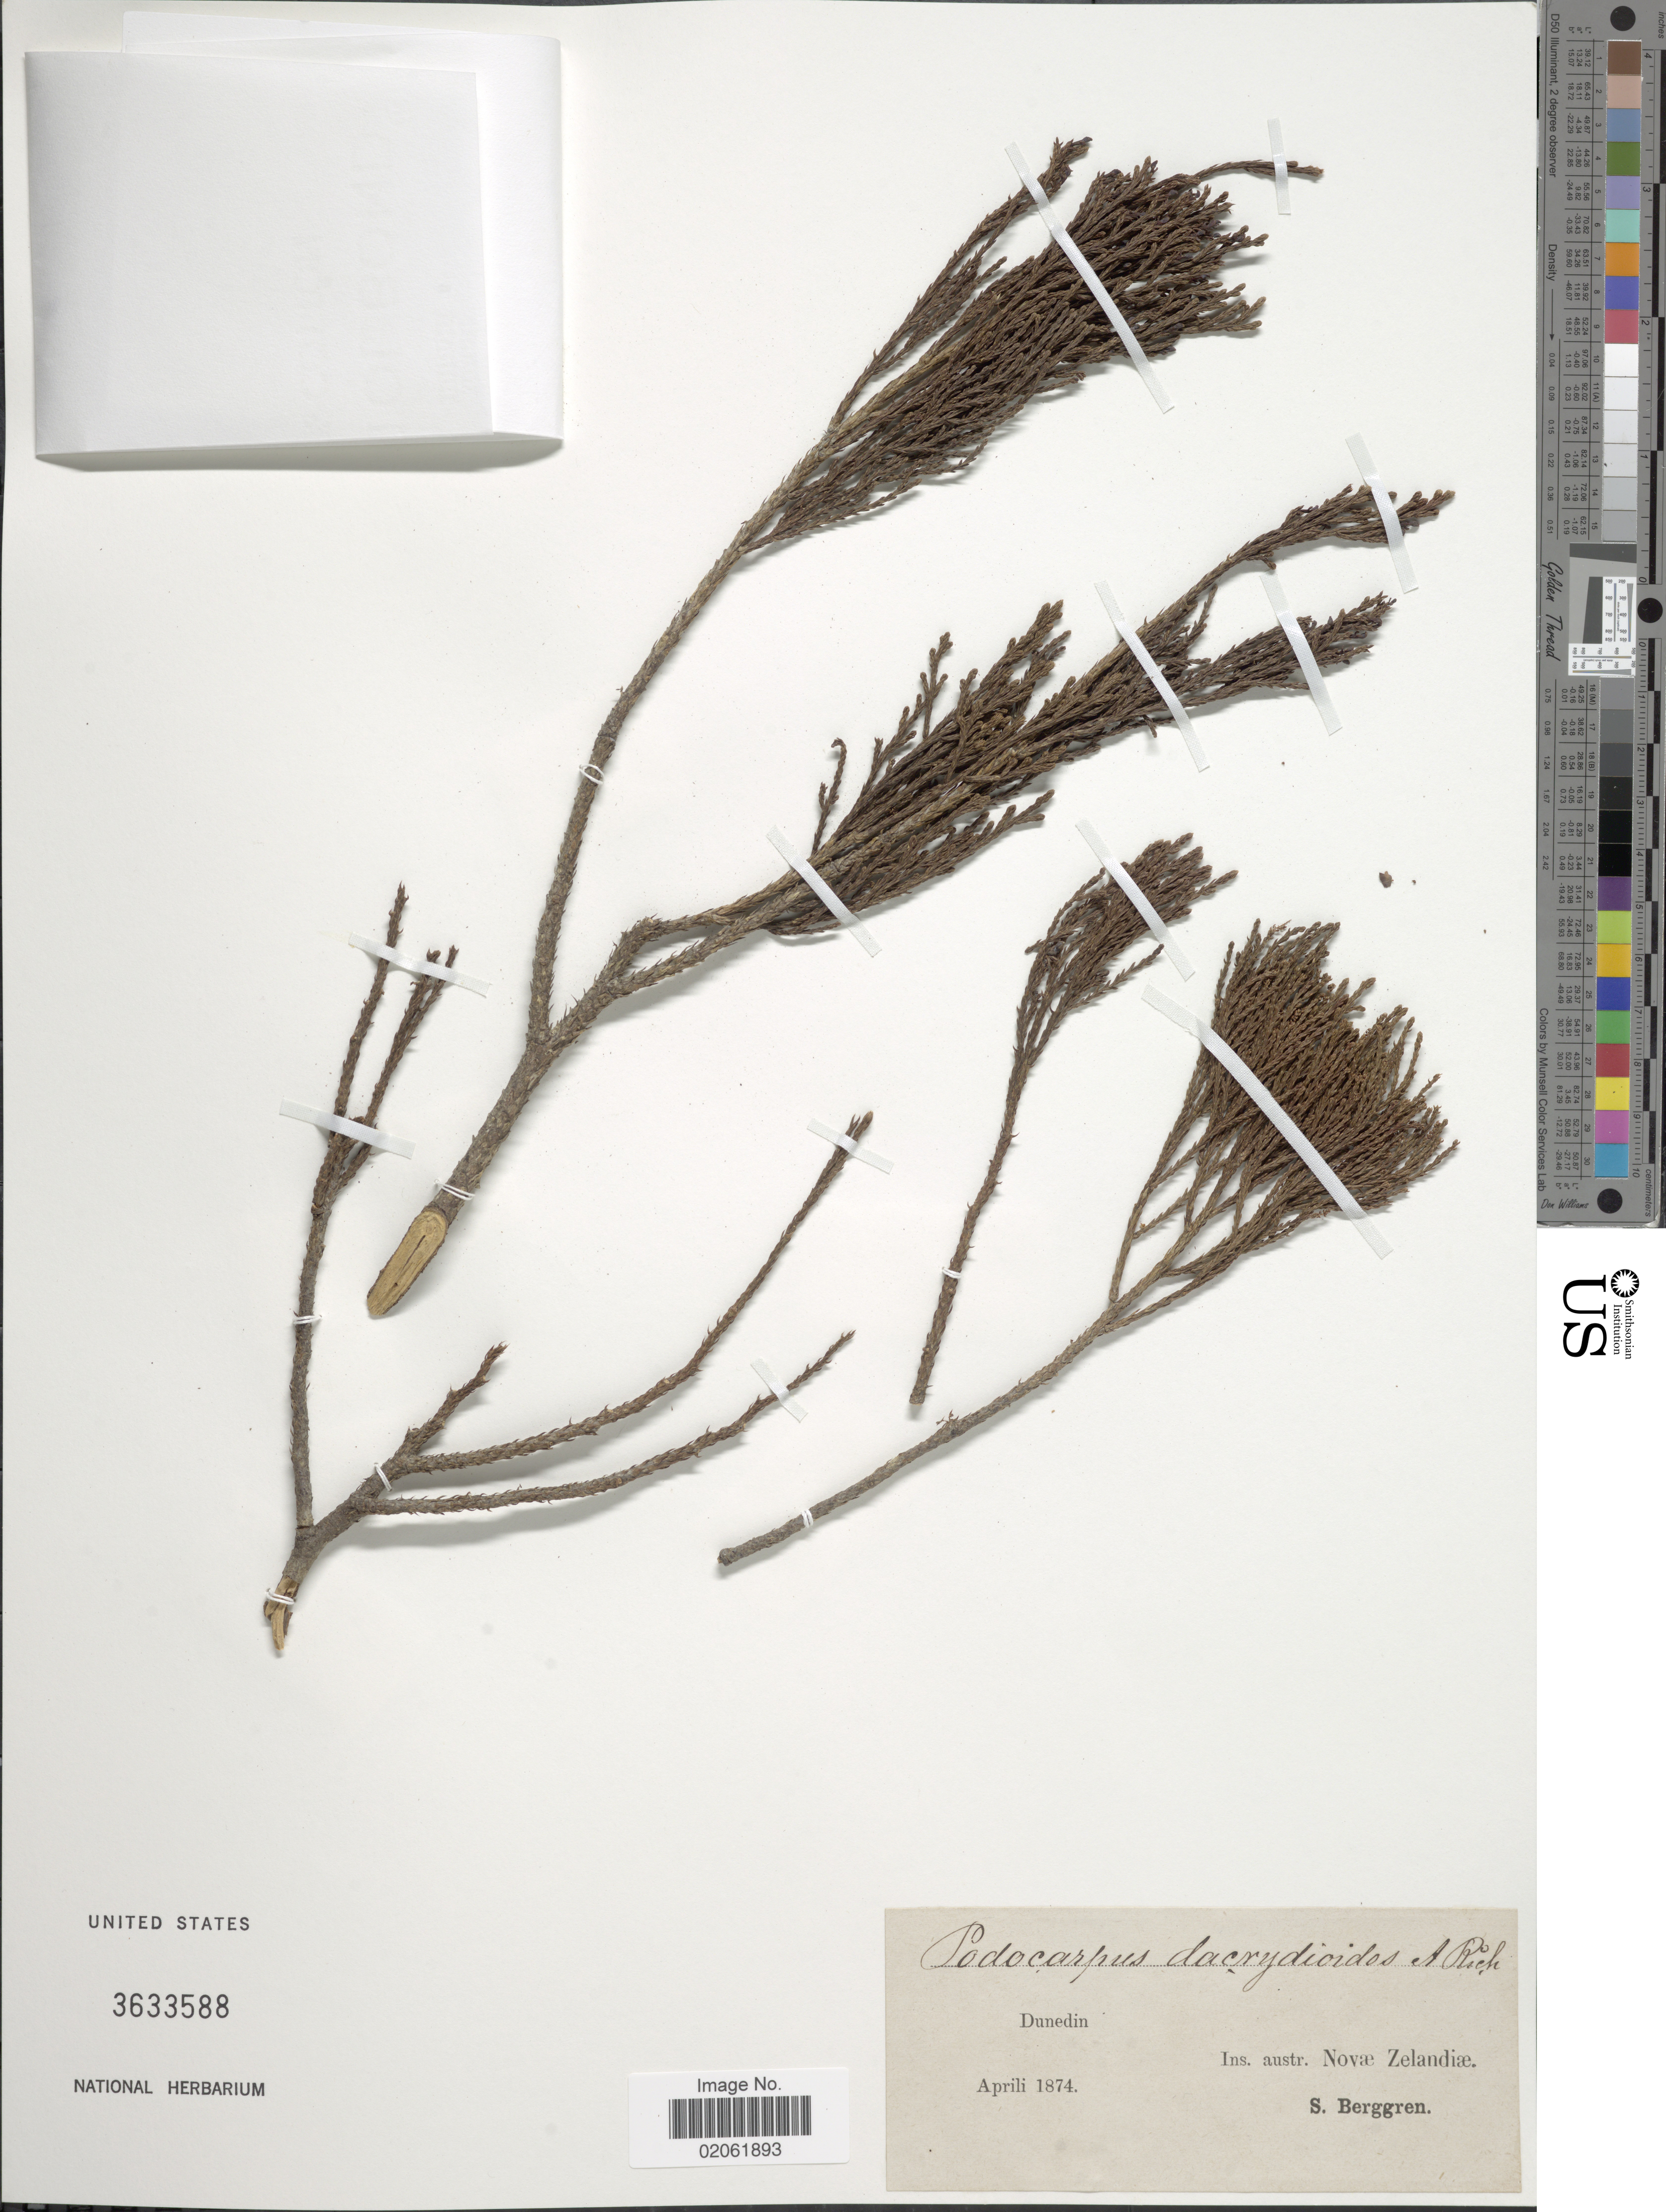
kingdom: Plantae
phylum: Tracheophyta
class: Pinopsida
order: Pinales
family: Podocarpaceae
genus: Podocarpus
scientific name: Podocarpus dacrydioides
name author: A. Rich.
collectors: S. Berggren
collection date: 1874-04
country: New Zealand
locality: Dunedin, Ins. austr. Novae Zelandia.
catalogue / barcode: US 3633588